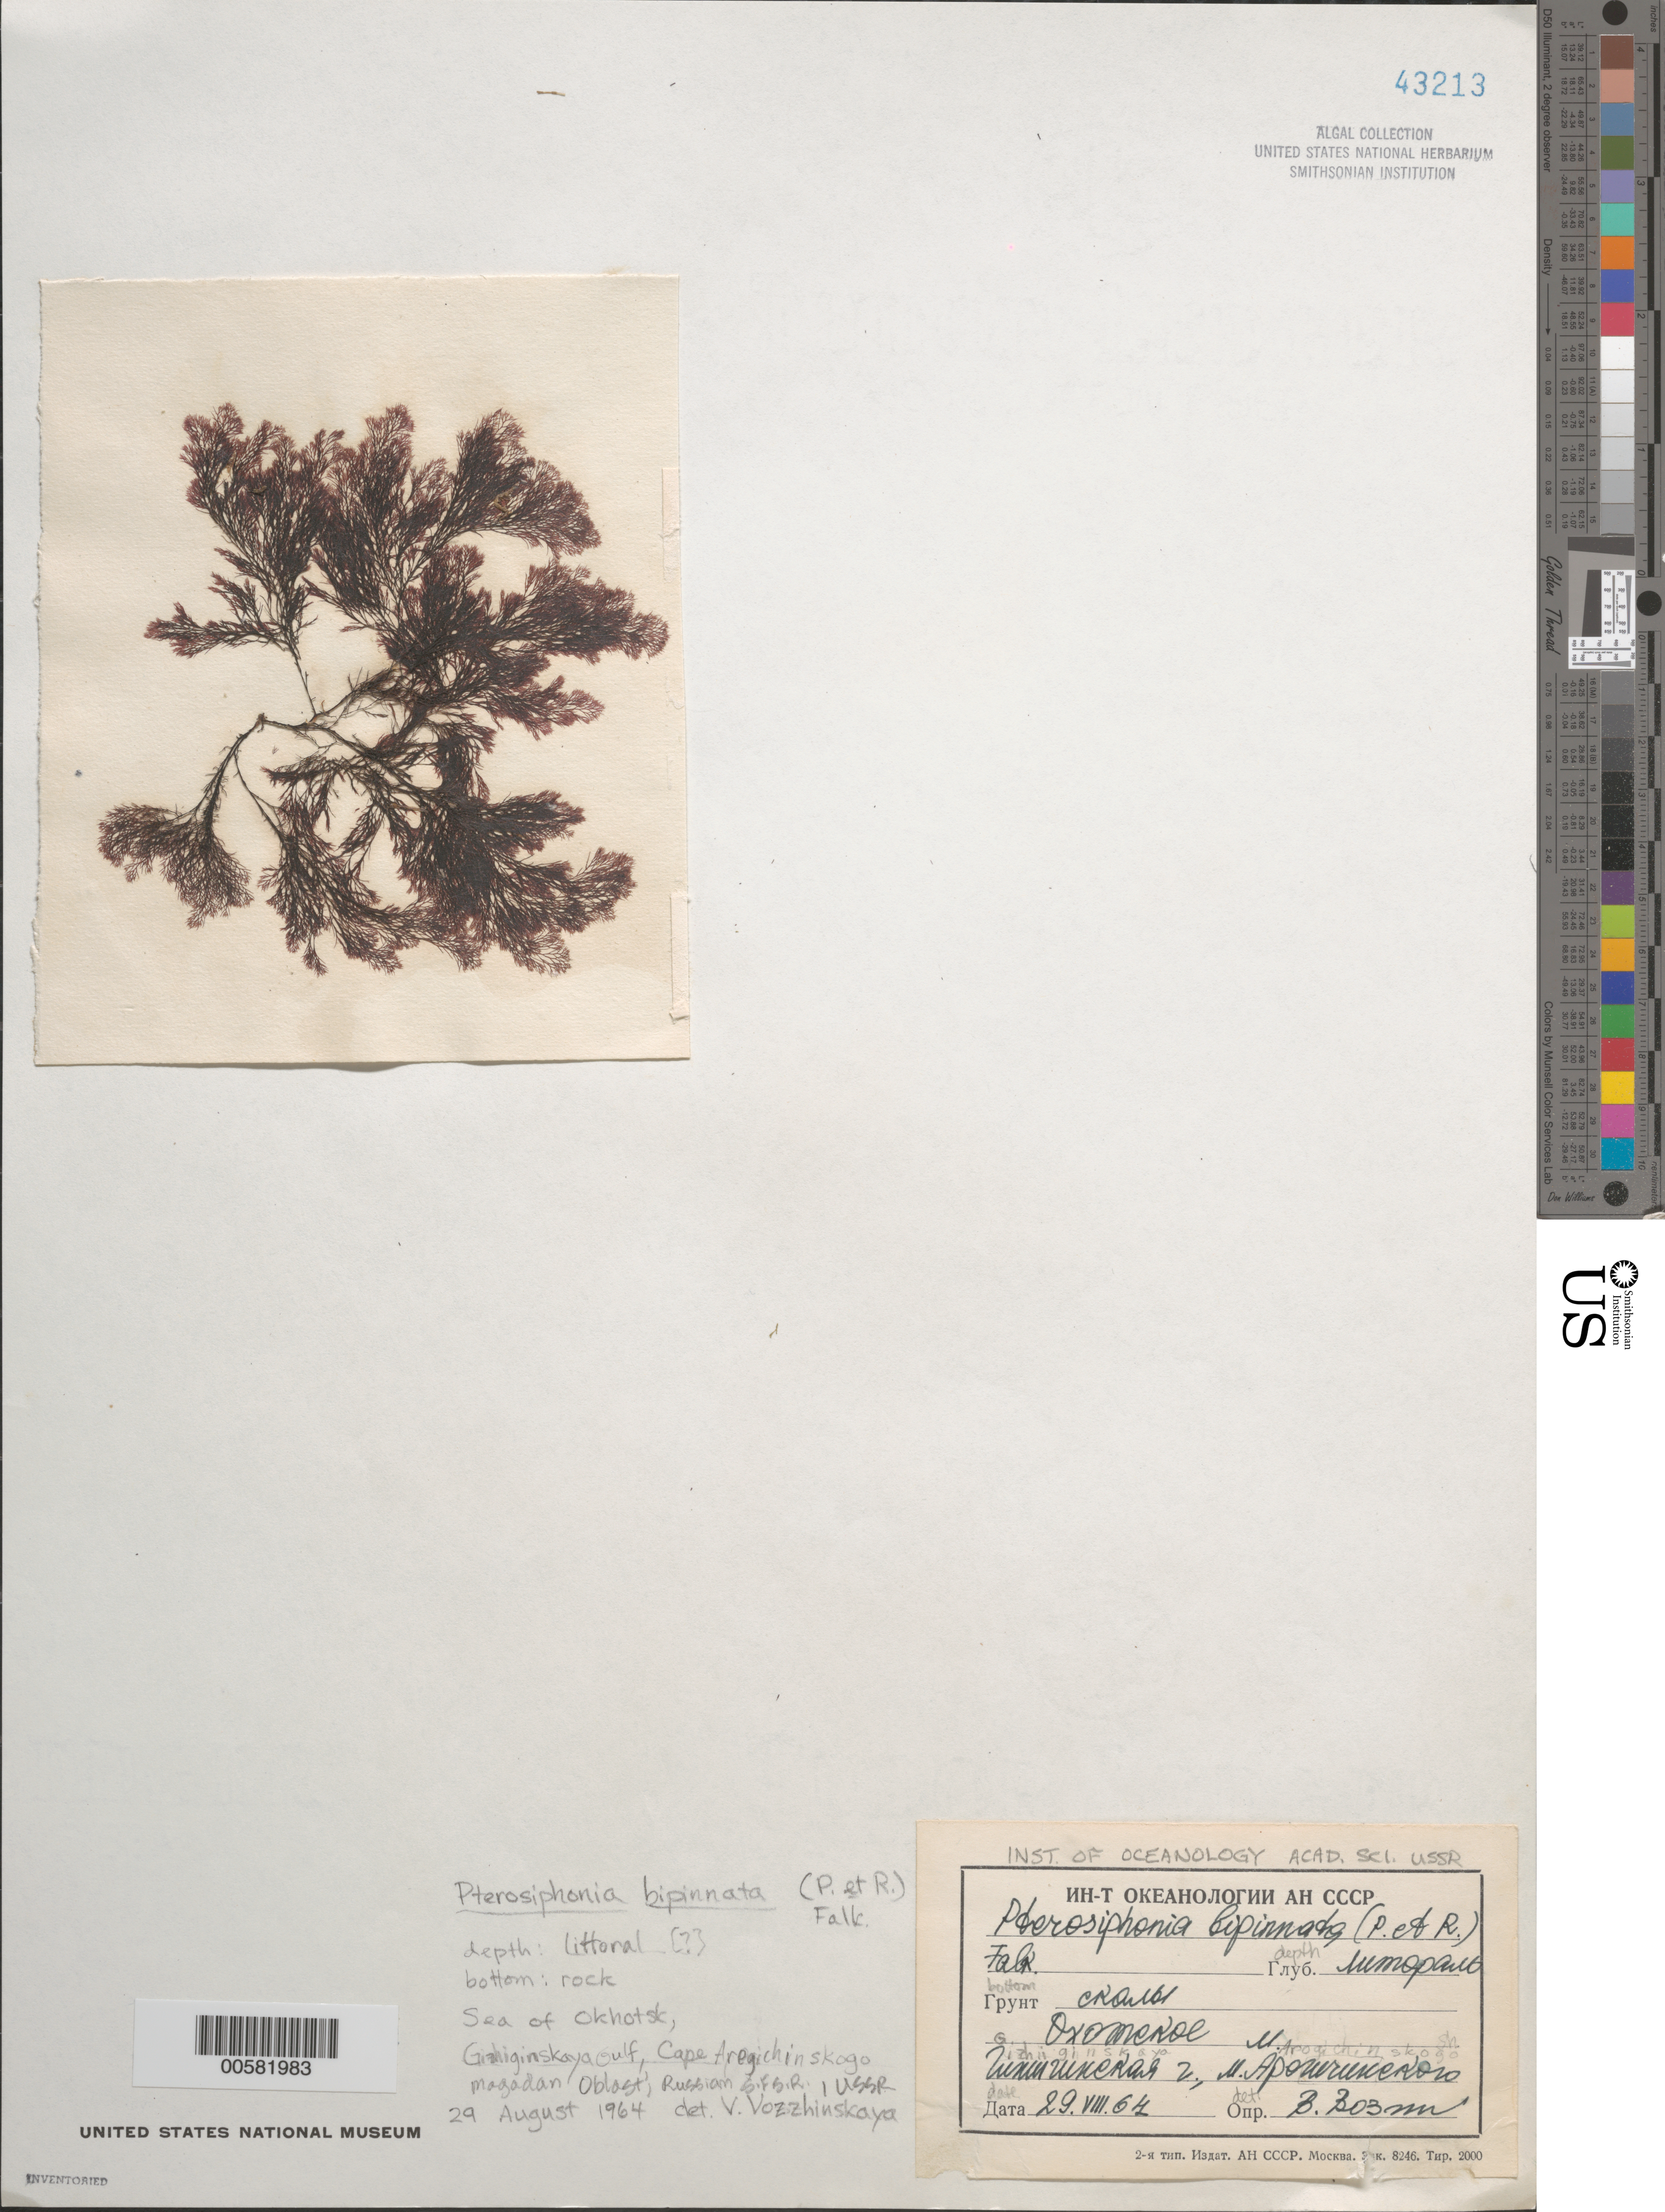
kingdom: Plantae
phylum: Rhodophyta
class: Florideophyceae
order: Ceramiales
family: Rhodomelaceae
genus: Savoiea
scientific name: Savoiea bipinnata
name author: (Postels & Rupr.) M.J. Wynne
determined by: Algae name updating Project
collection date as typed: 29 Aug 1964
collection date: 1964-08-29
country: Russian Federation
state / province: Magadan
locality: Sea of Okhotsk, Gizhiginskaya Gulf, Cape Aregichinskogo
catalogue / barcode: US 43213